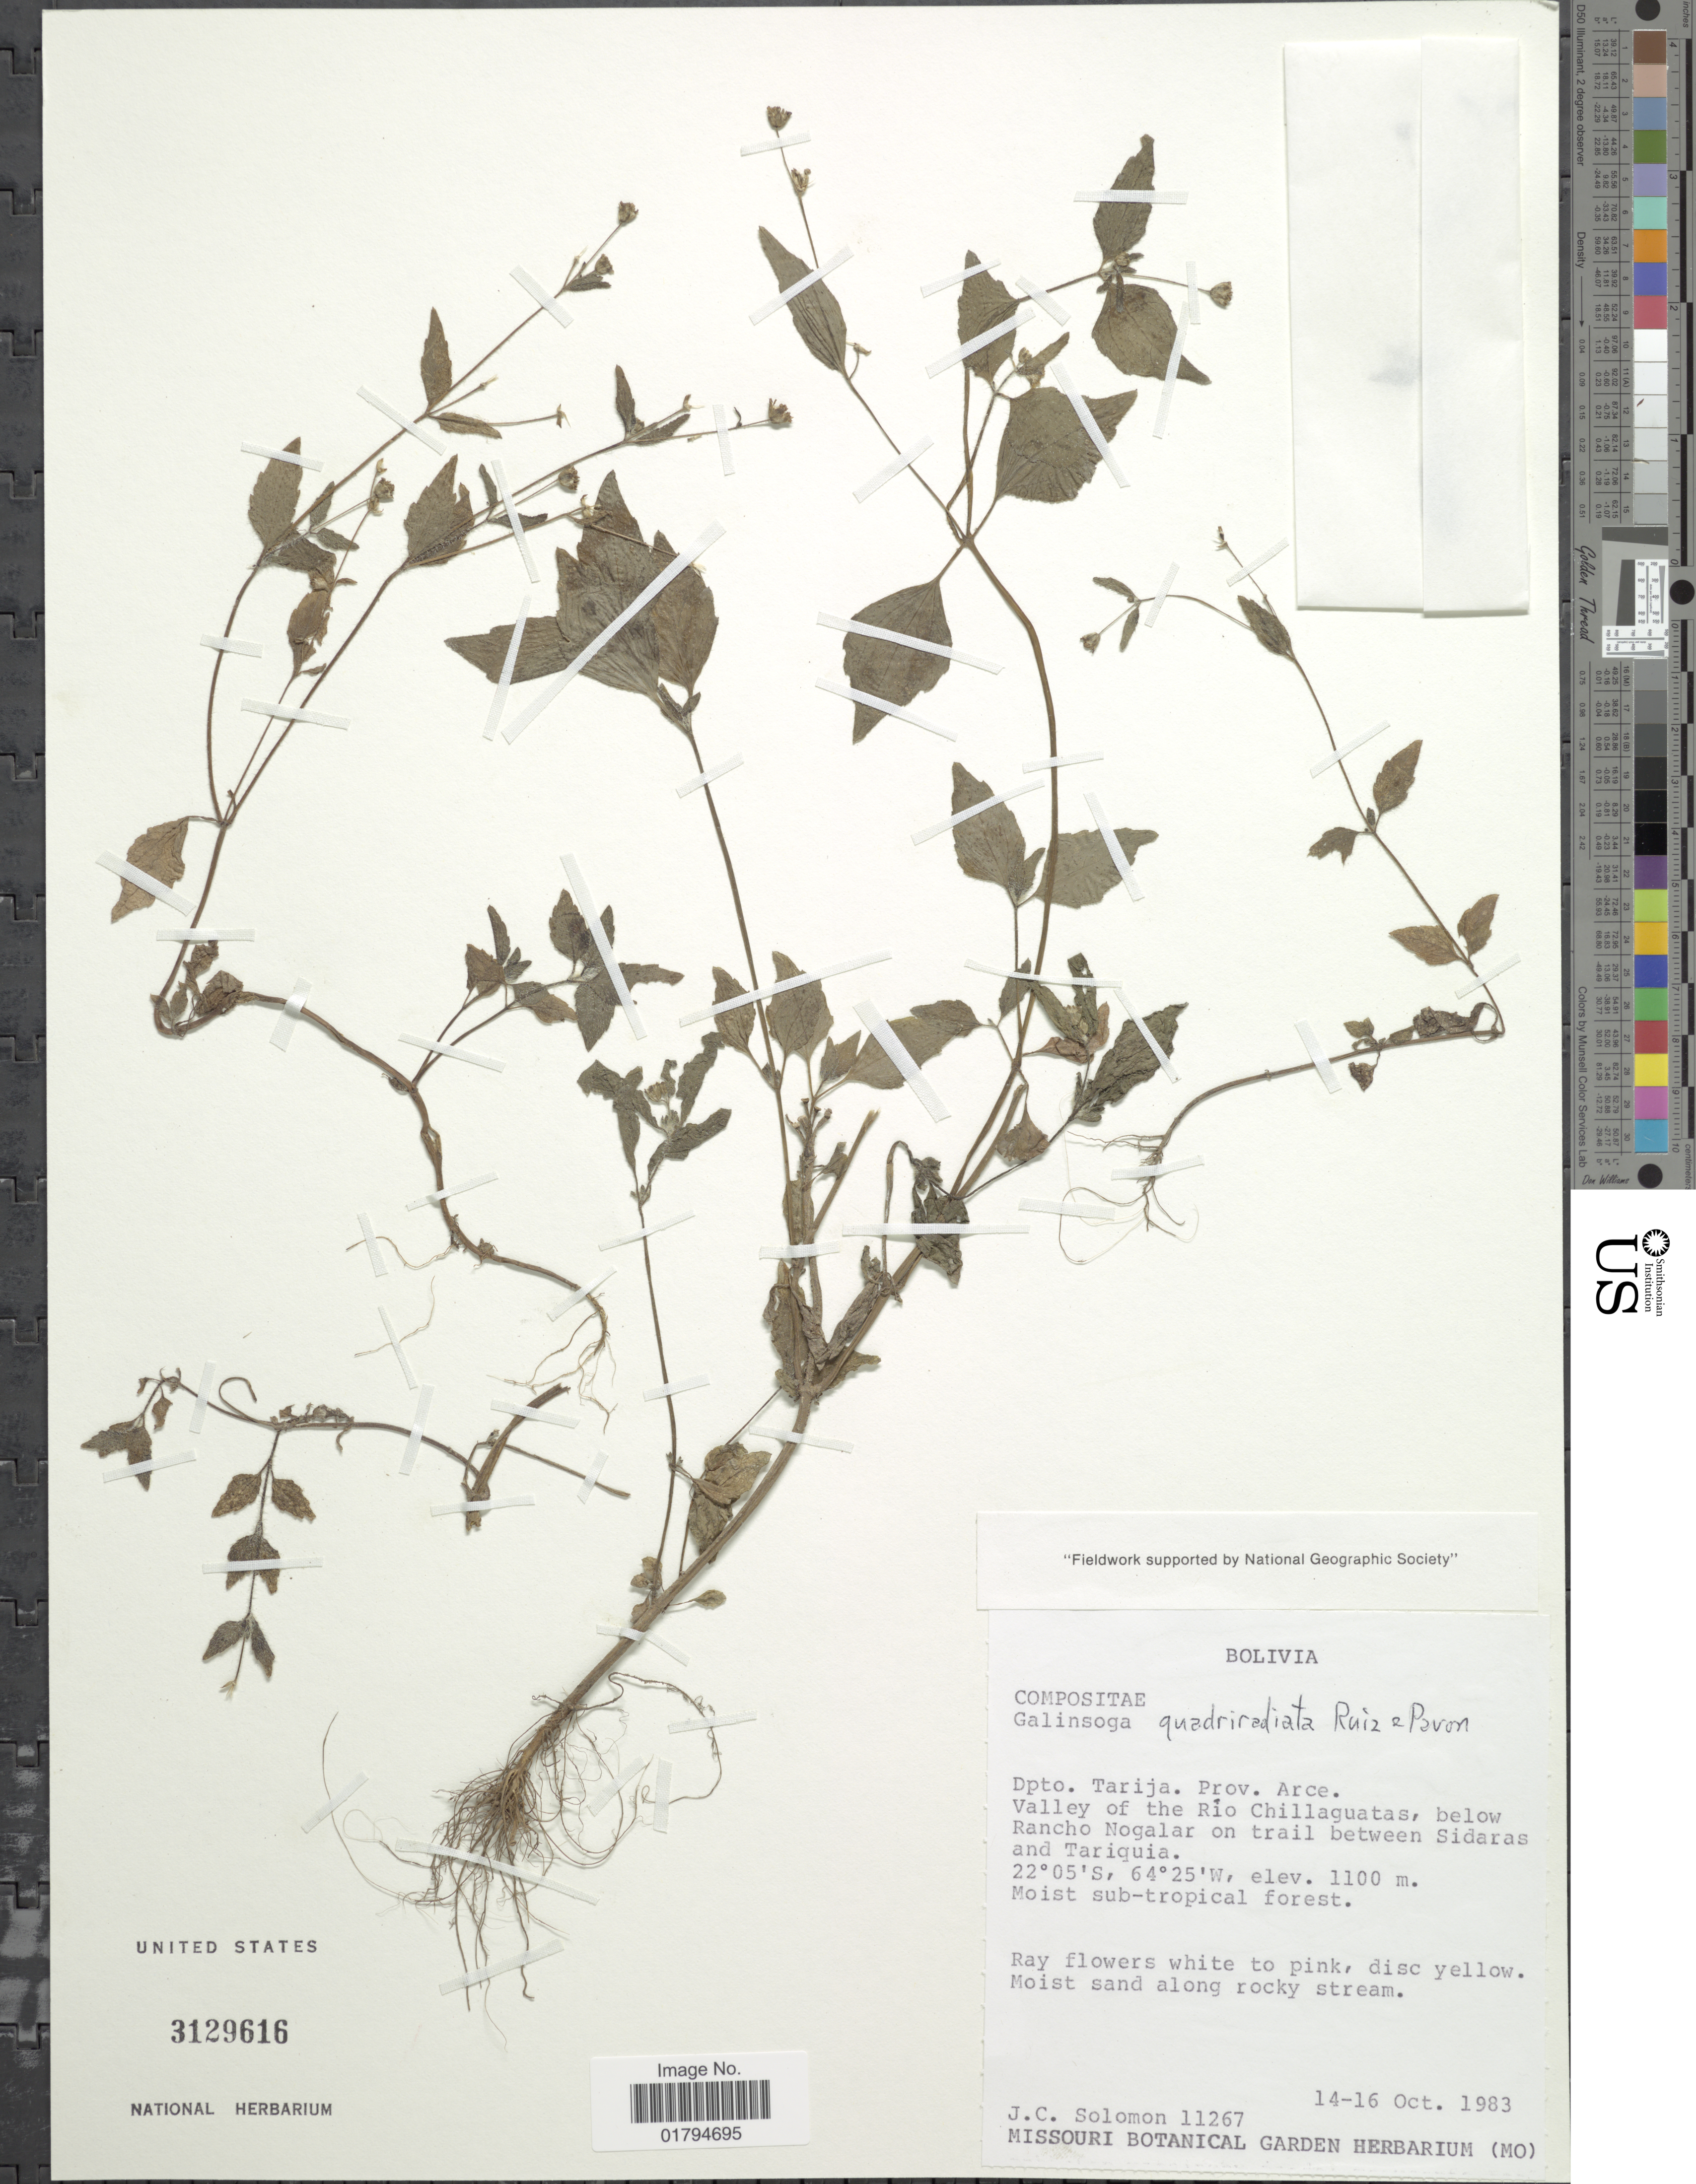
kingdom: Plantae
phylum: Tracheophyta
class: Magnoliopsida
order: Asterales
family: Asteraceae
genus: Galinsoga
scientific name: Galinsoga quadriradiata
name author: Ruiz & Pav.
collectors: J. C. Solomon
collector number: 11267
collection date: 1983-10-14/1983-10-16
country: Bolivia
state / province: Tarija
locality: Prov. Arce. valley of the Rio Chillaguatas, below Rancho Nogalar on trail between Sidaras and Tariquia.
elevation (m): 1100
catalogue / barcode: US 3129616